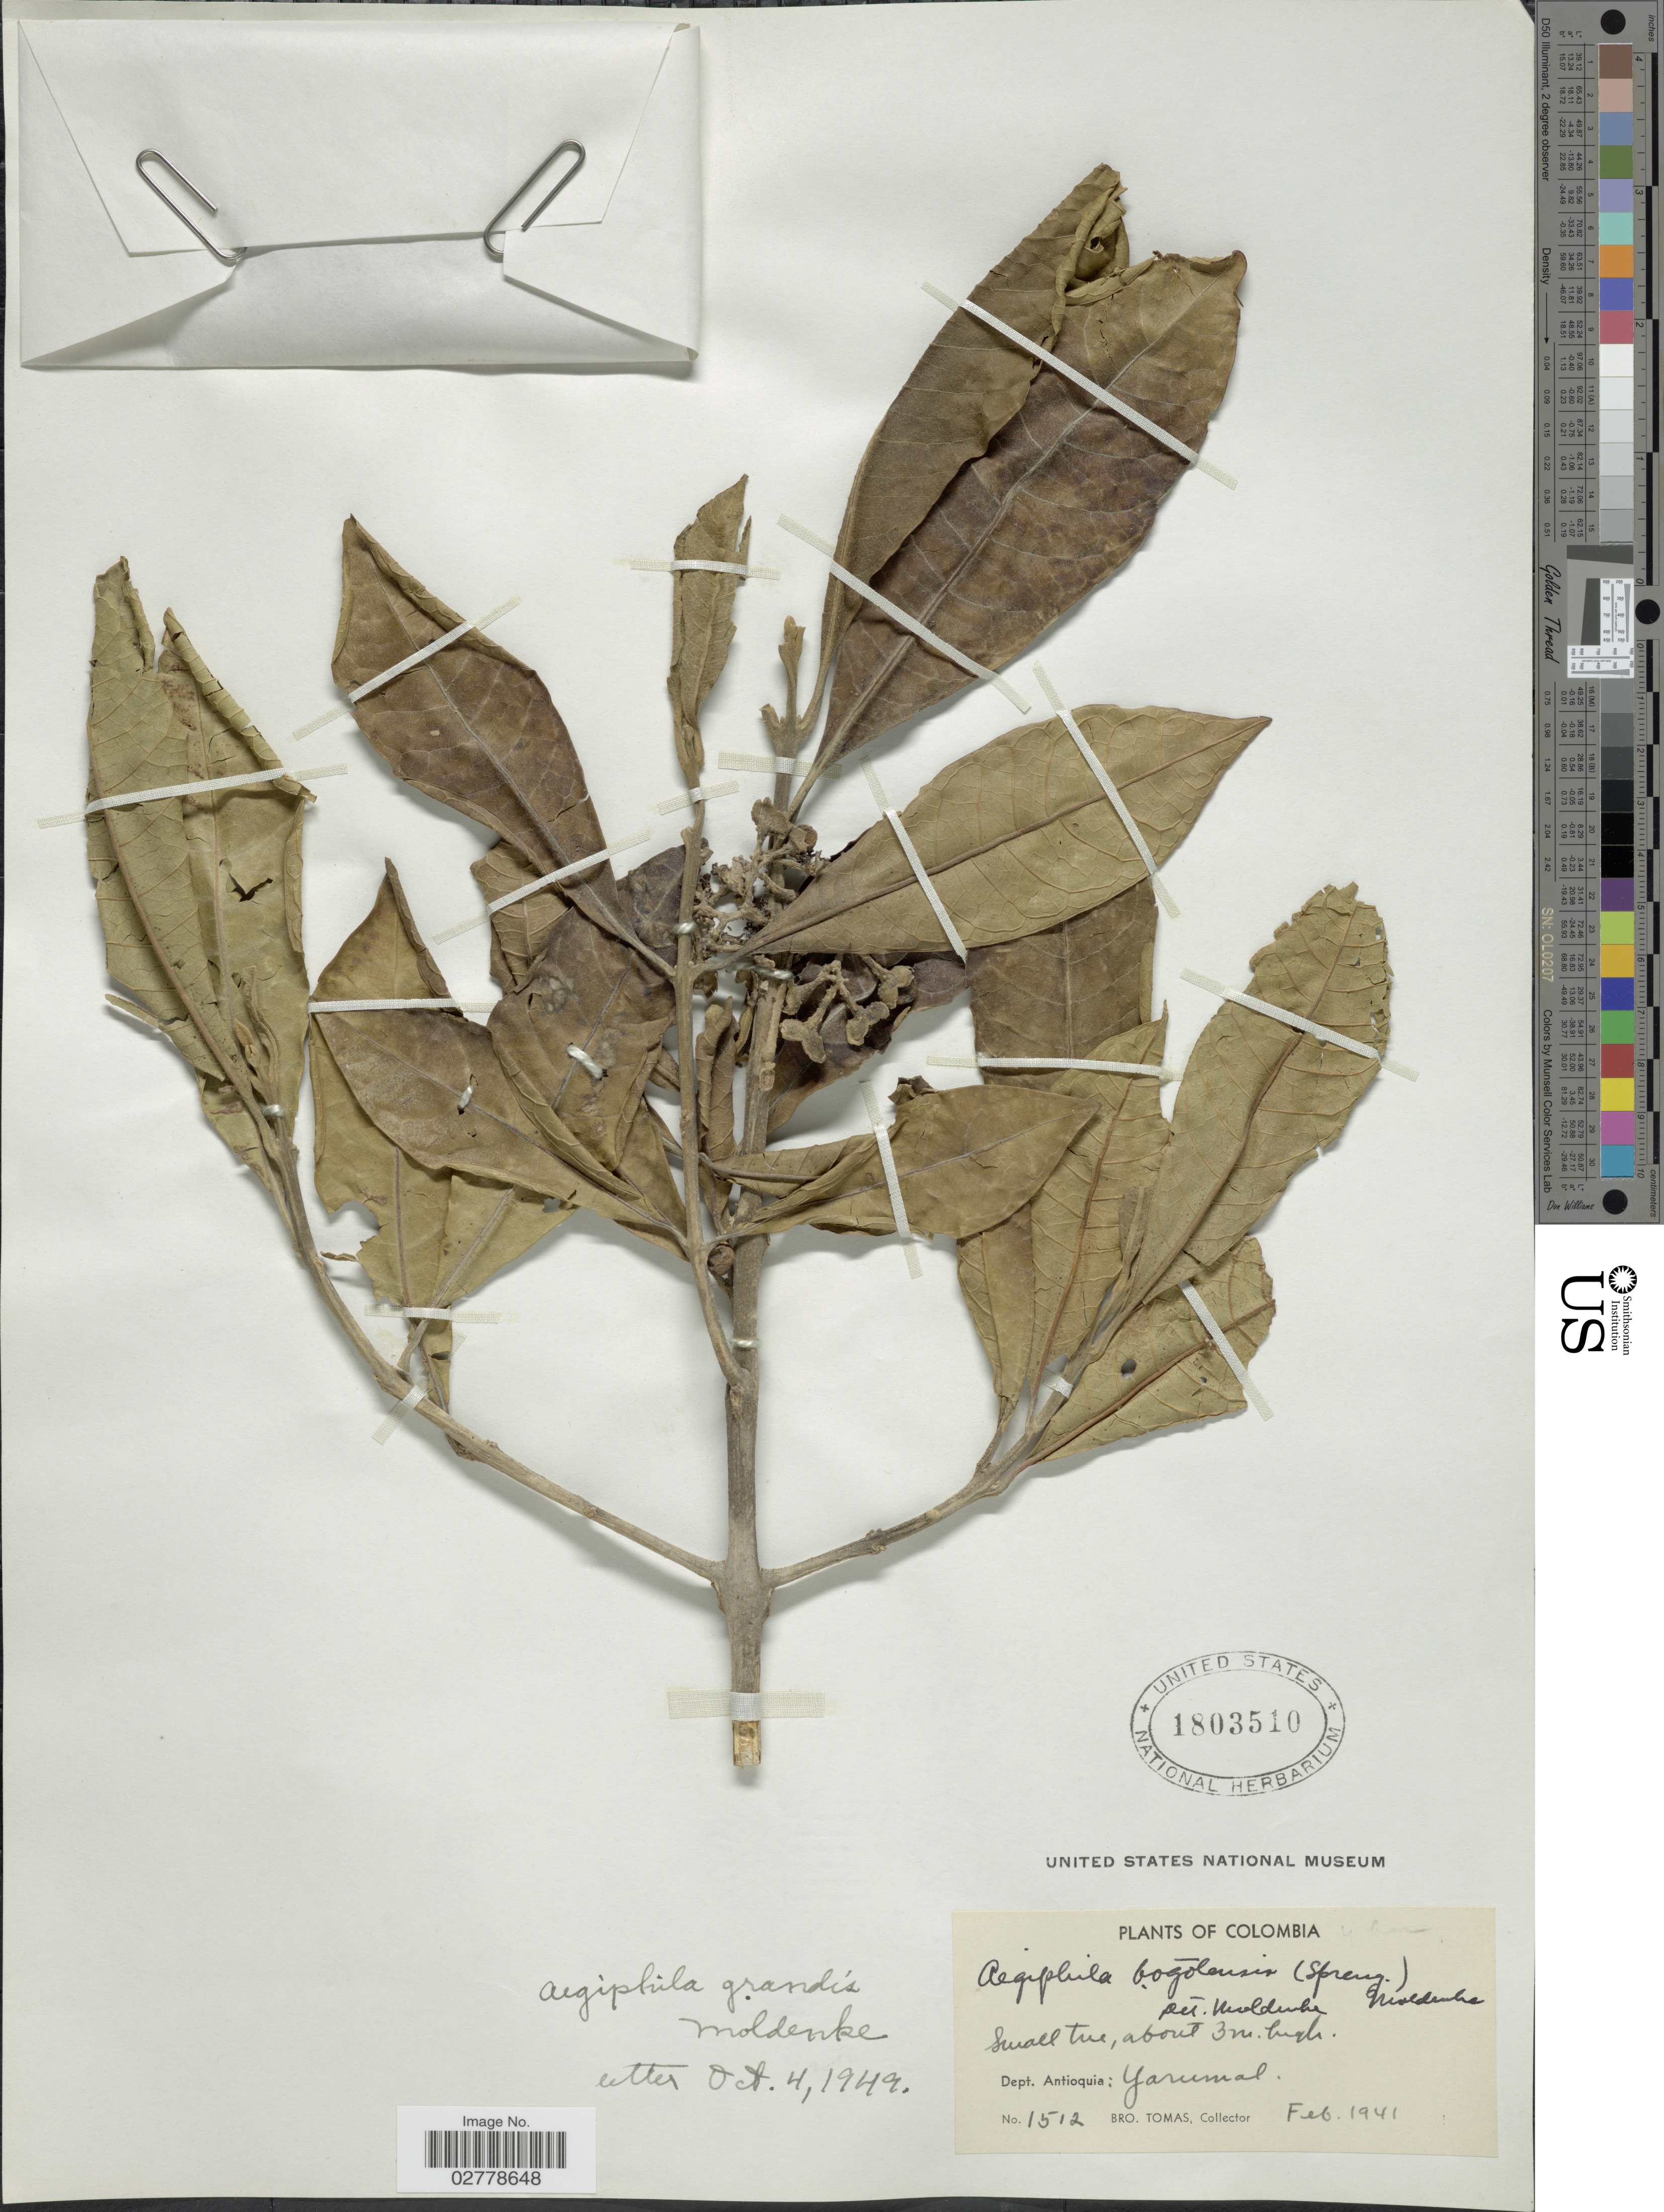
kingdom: Plantae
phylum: Tracheophyta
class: Magnoliopsida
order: Lamiales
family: Lamiaceae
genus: Aegiphila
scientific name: Aegiphila grandis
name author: Moldenke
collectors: B. Tomas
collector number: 1512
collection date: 1941-02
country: Colombia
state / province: Antioquia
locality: Dept. Antioquia: Yarumal.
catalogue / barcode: US 1803510